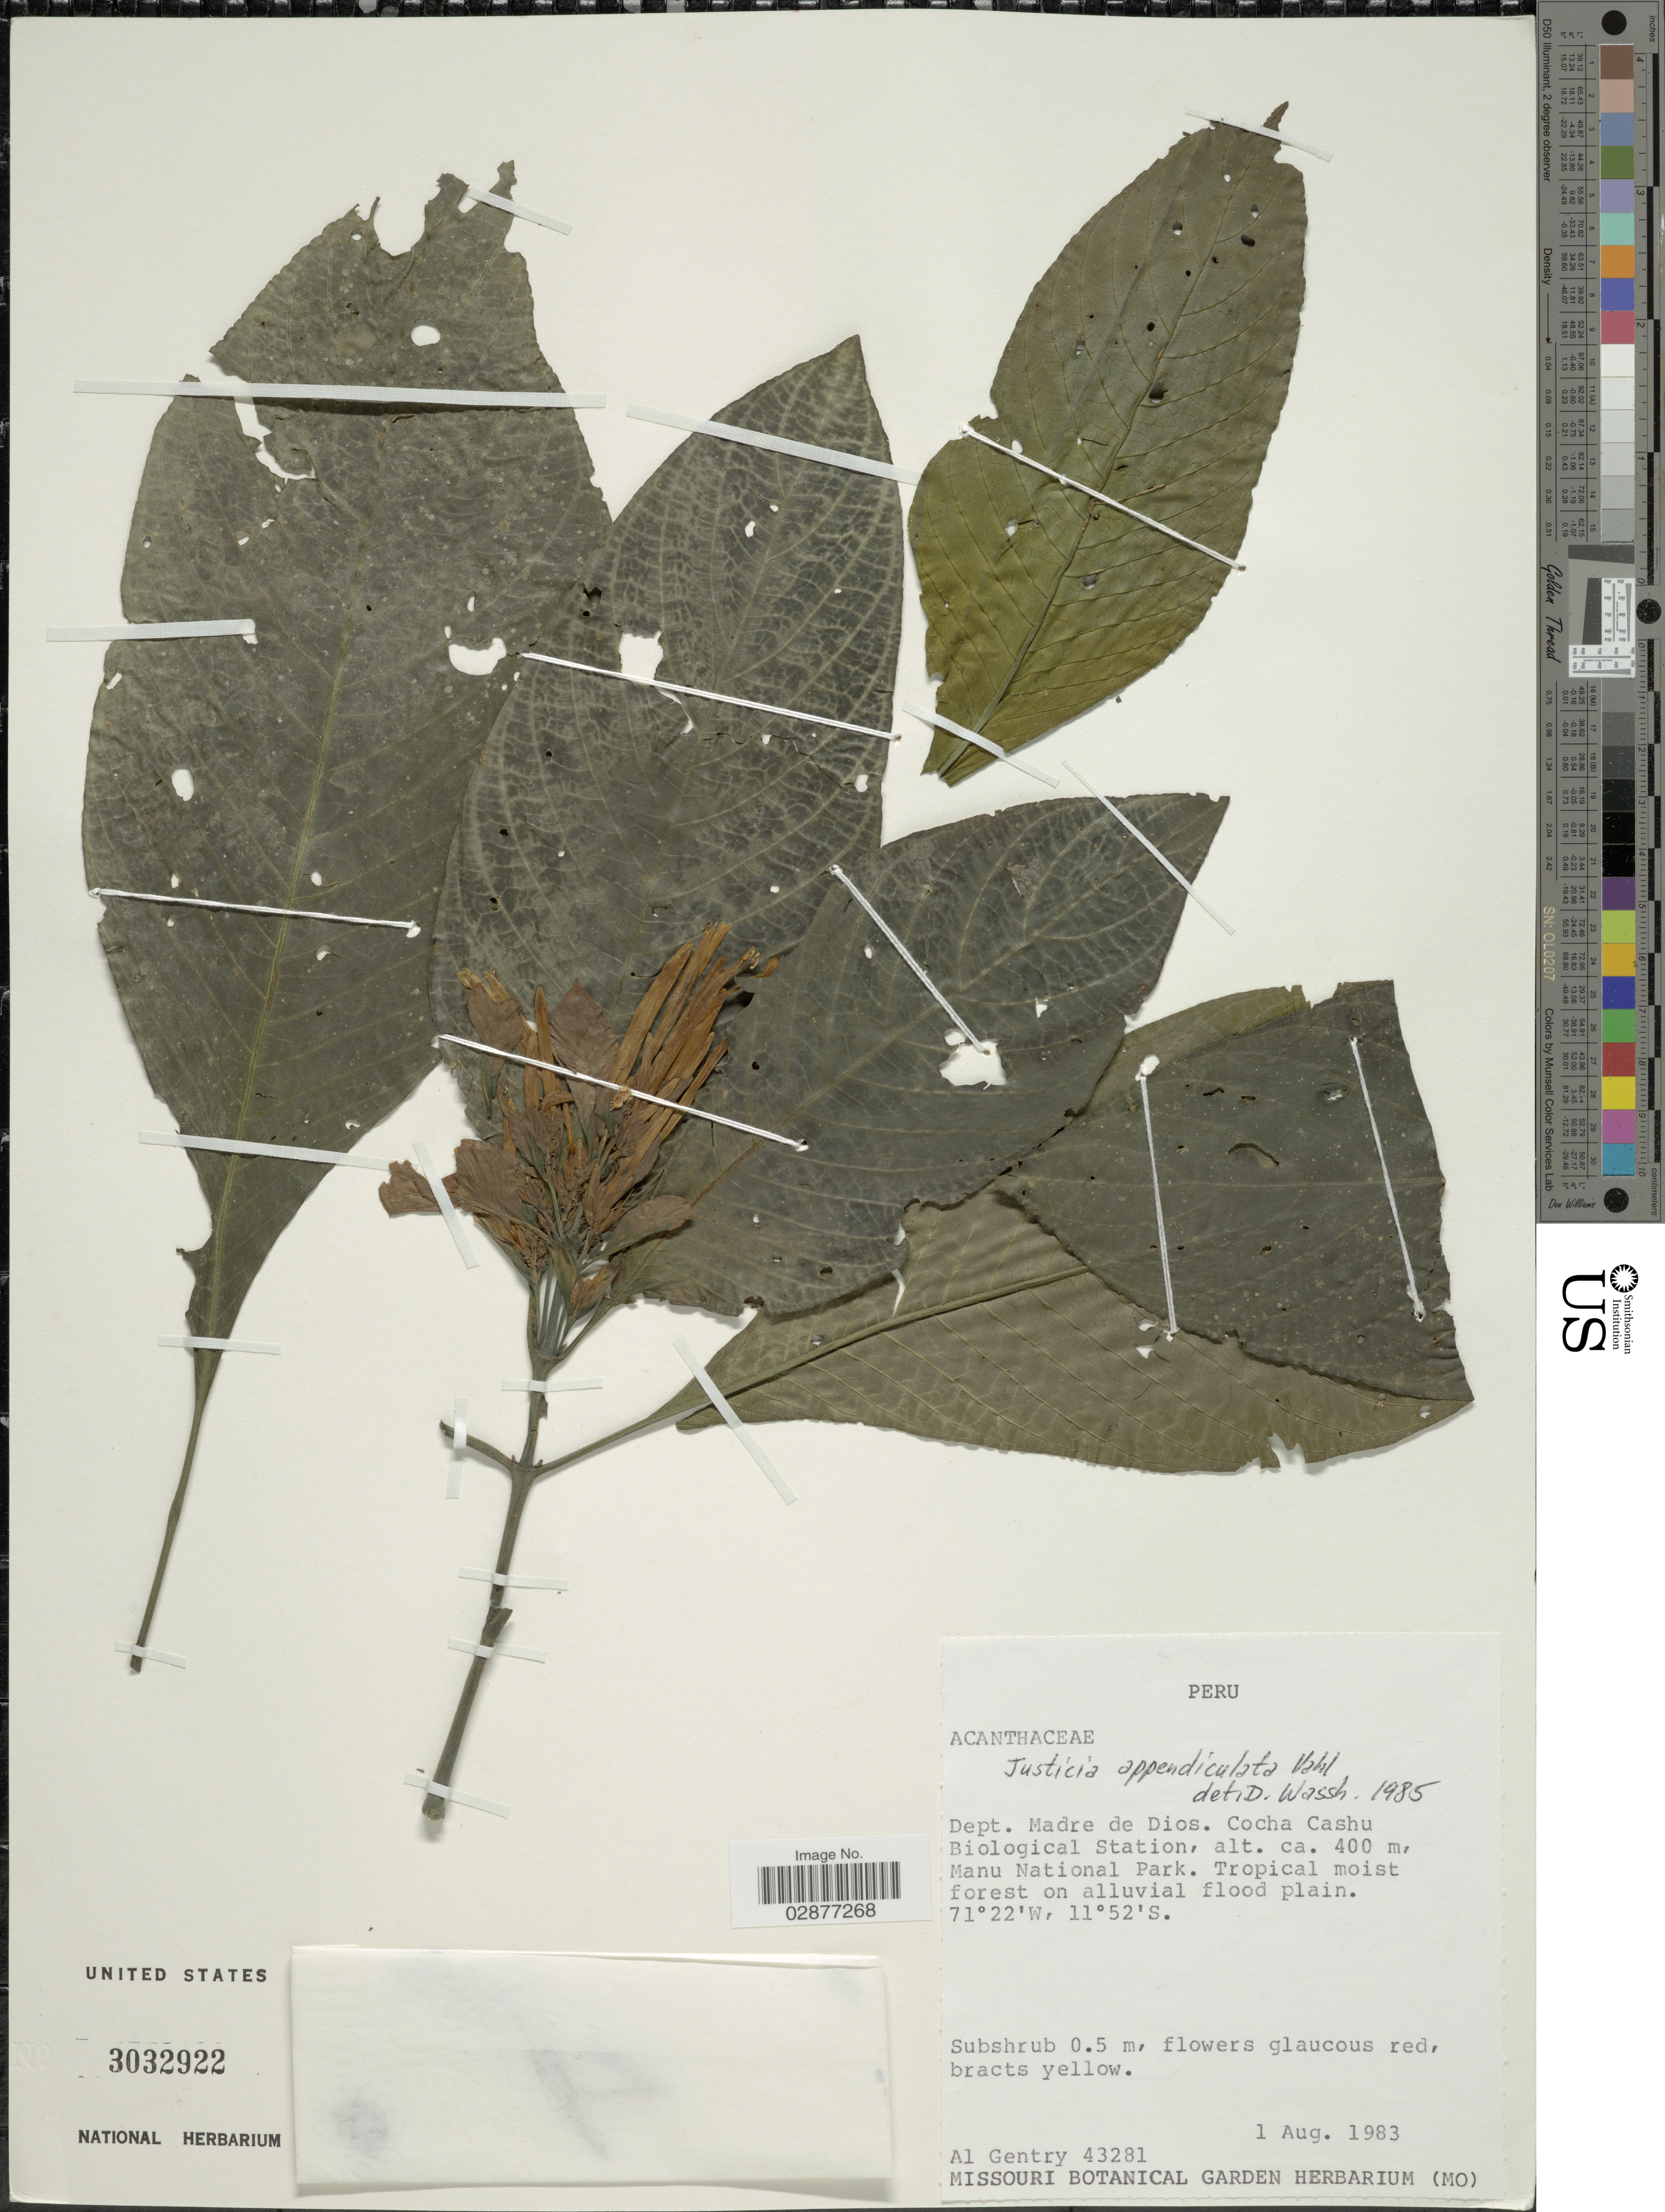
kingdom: Plantae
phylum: Tracheophyta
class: Magnoliopsida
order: Lamiales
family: Acanthaceae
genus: Justicia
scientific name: Justicia appendiculata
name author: (Ruiz & Pav.) Vahl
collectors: A. H. Gentry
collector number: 43281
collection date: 1983-08-01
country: Peru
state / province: Madre de Dios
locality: Dept. Madre de Dios. Cocha Cashu Biological Station. Manu National Park.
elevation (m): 400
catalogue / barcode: US 3032922